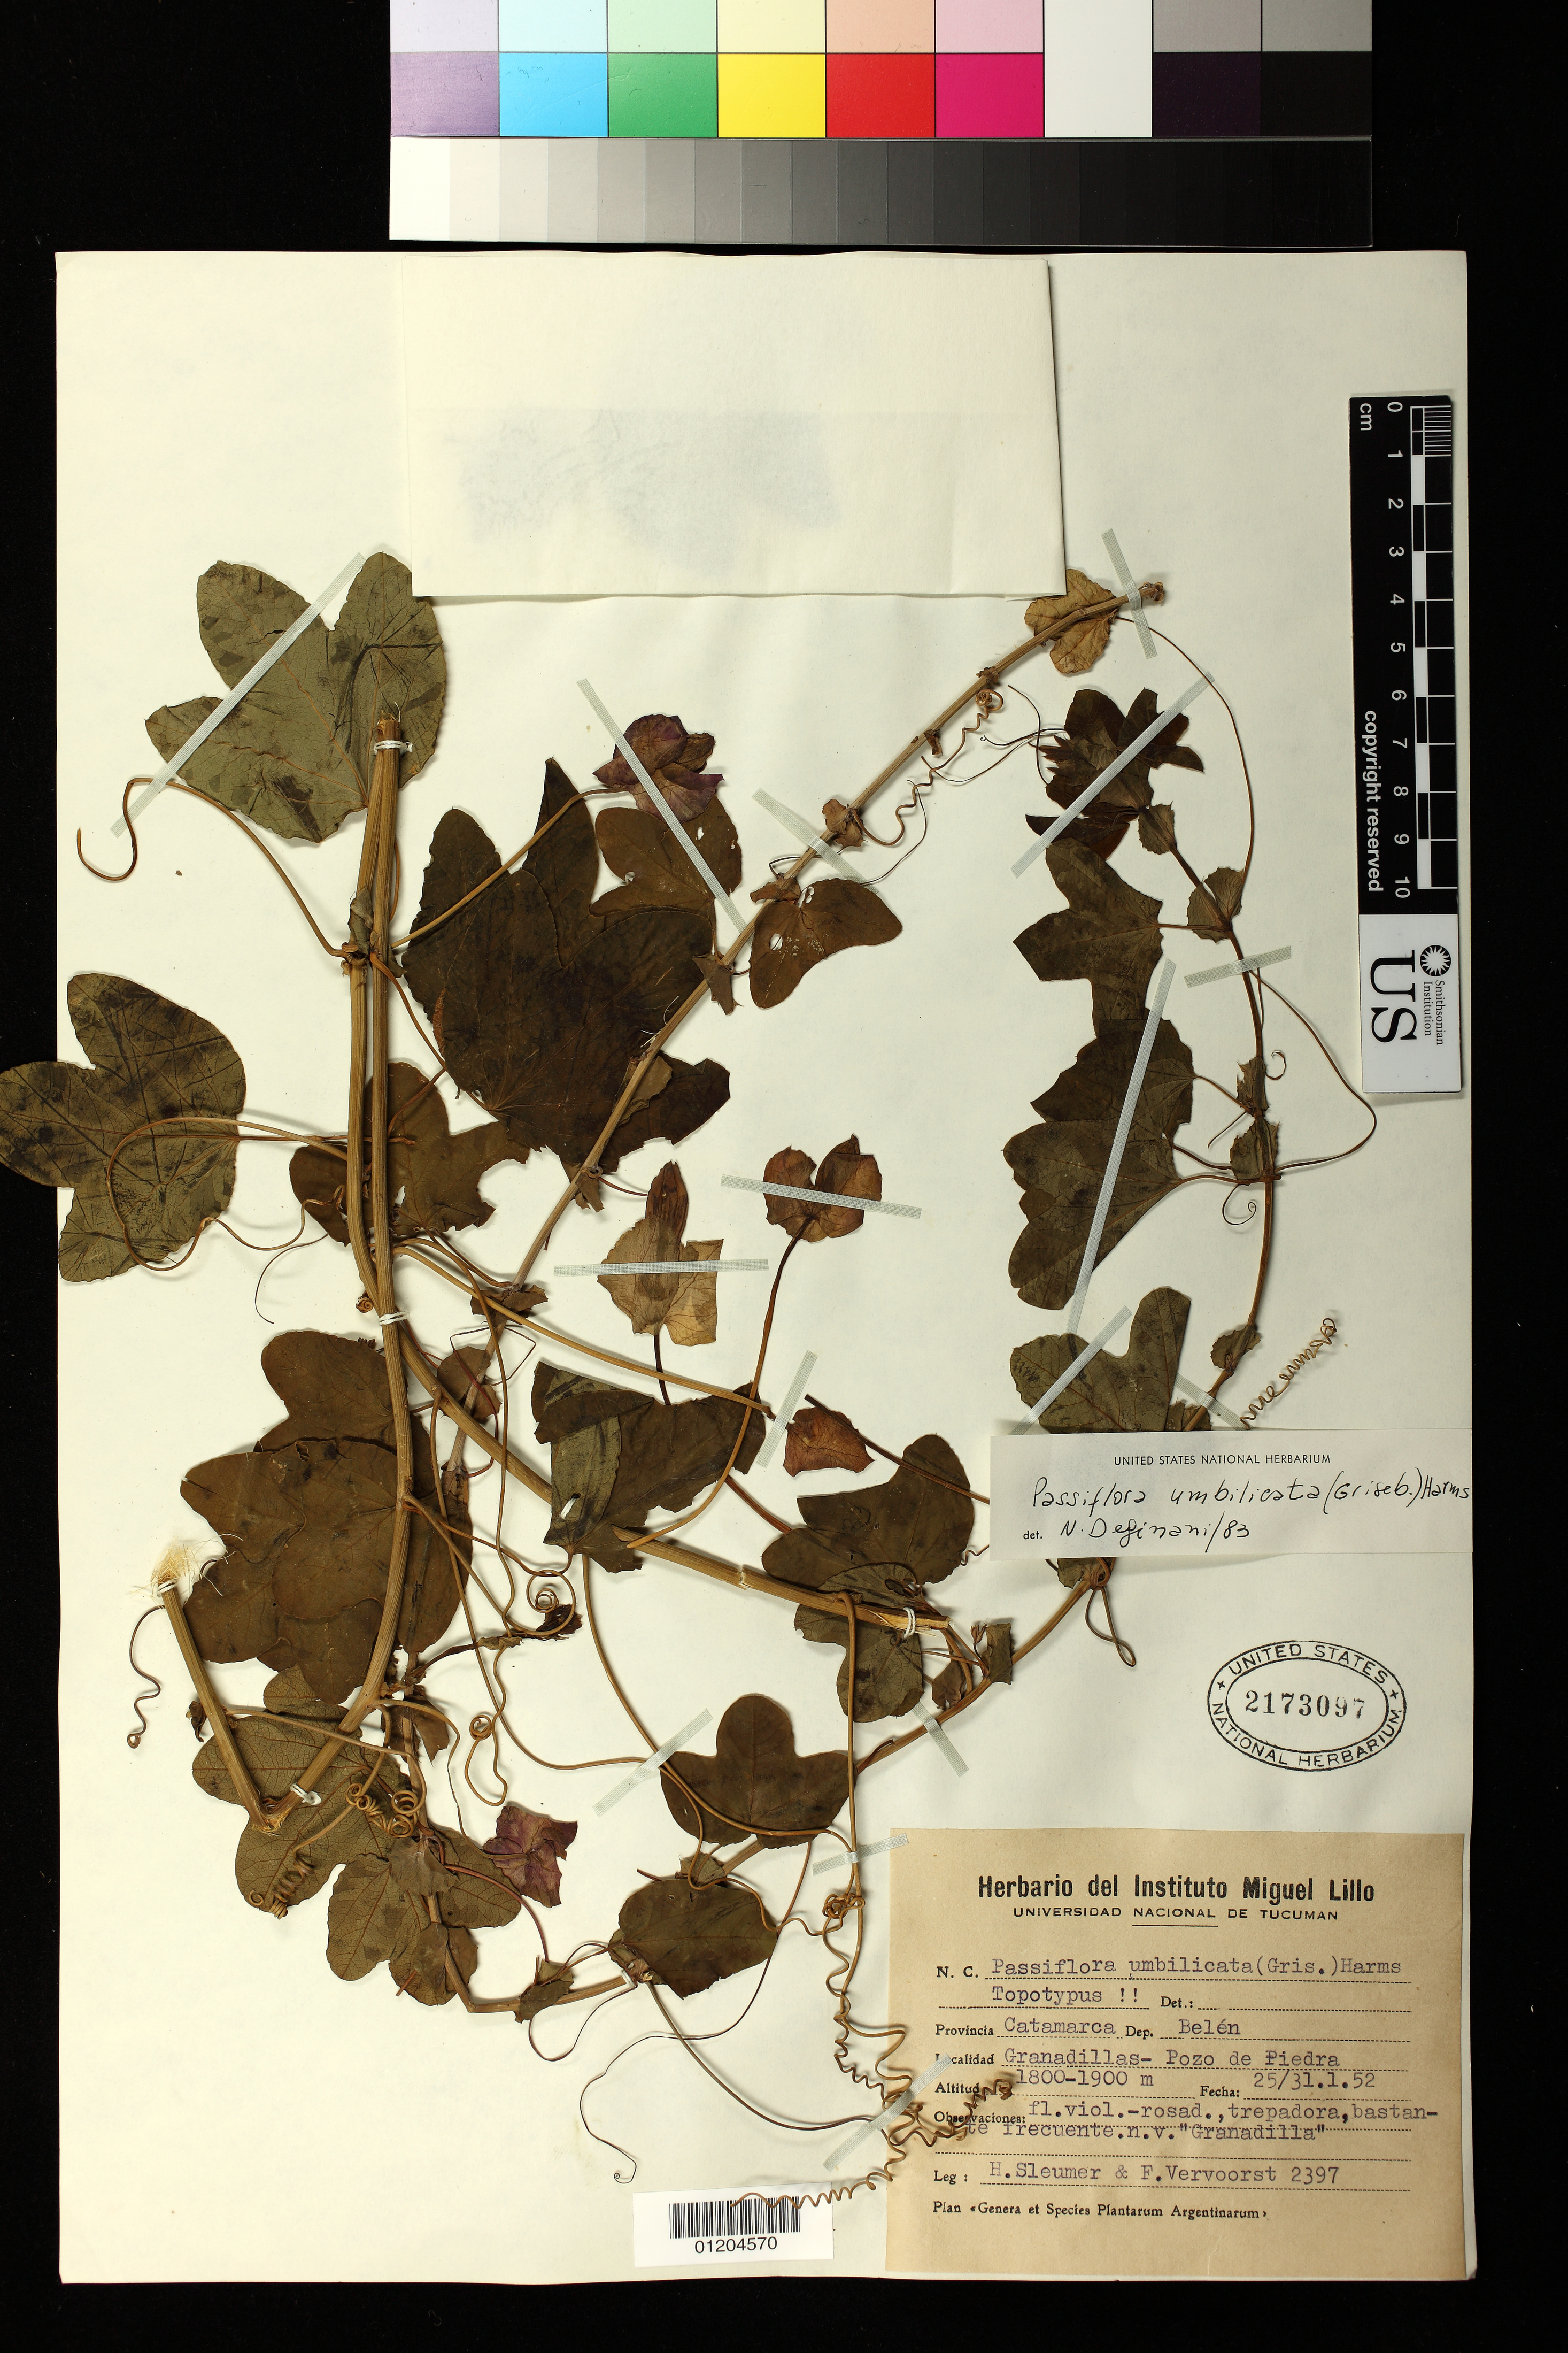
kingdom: Plantae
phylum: Tracheophyta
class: Magnoliopsida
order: Malpighiales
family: Passifloraceae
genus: Passiflora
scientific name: Passiflora umbilicata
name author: (Griseb.) Harms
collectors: H. O. Sleumer & F. Vervoorst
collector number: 2397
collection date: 1952-01-25/1952-01-31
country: Argentina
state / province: Catamarca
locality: Belen.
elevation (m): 1800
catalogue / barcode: US 2173097